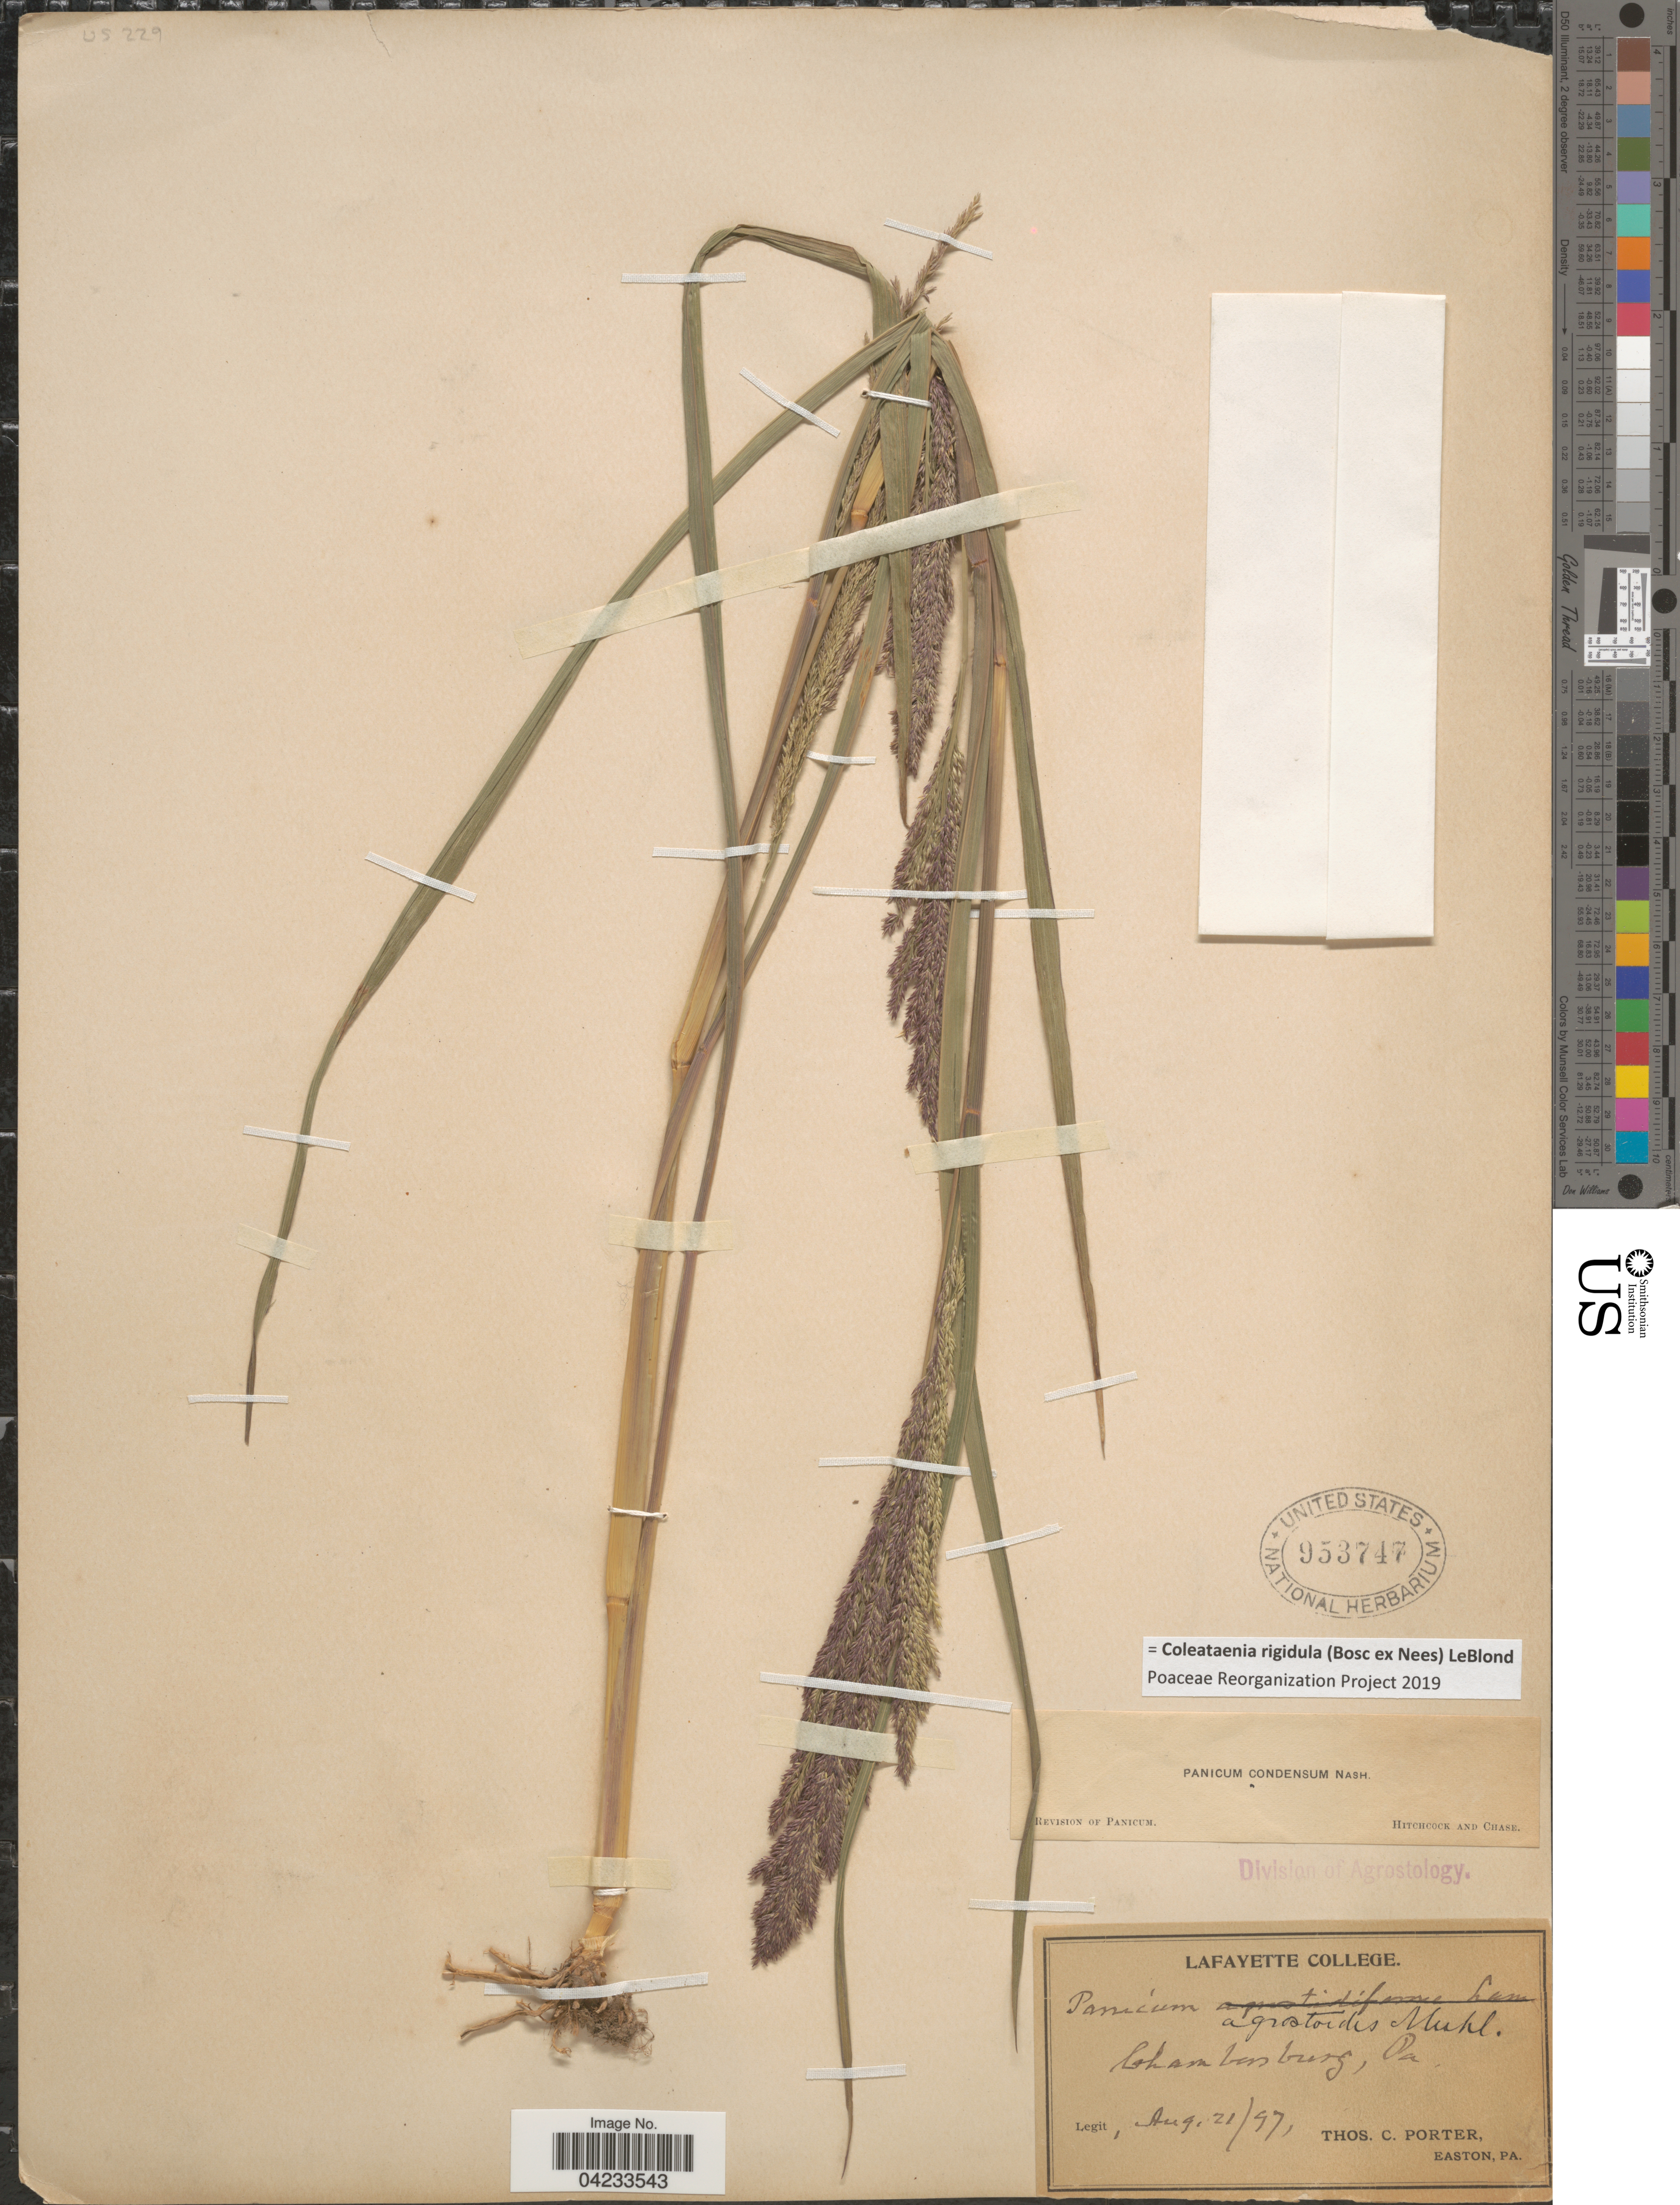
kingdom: Plantae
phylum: Tracheophyta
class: Liliopsida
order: Poales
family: Poaceae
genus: Coleataenia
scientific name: Coleataenia rigidula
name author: (Bosc ex Nees) LeBlond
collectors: T. Porter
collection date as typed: Transcribed d/m/y: 21/8/97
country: United States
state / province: Pennsylvania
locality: Chambersburg.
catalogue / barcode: US 953747